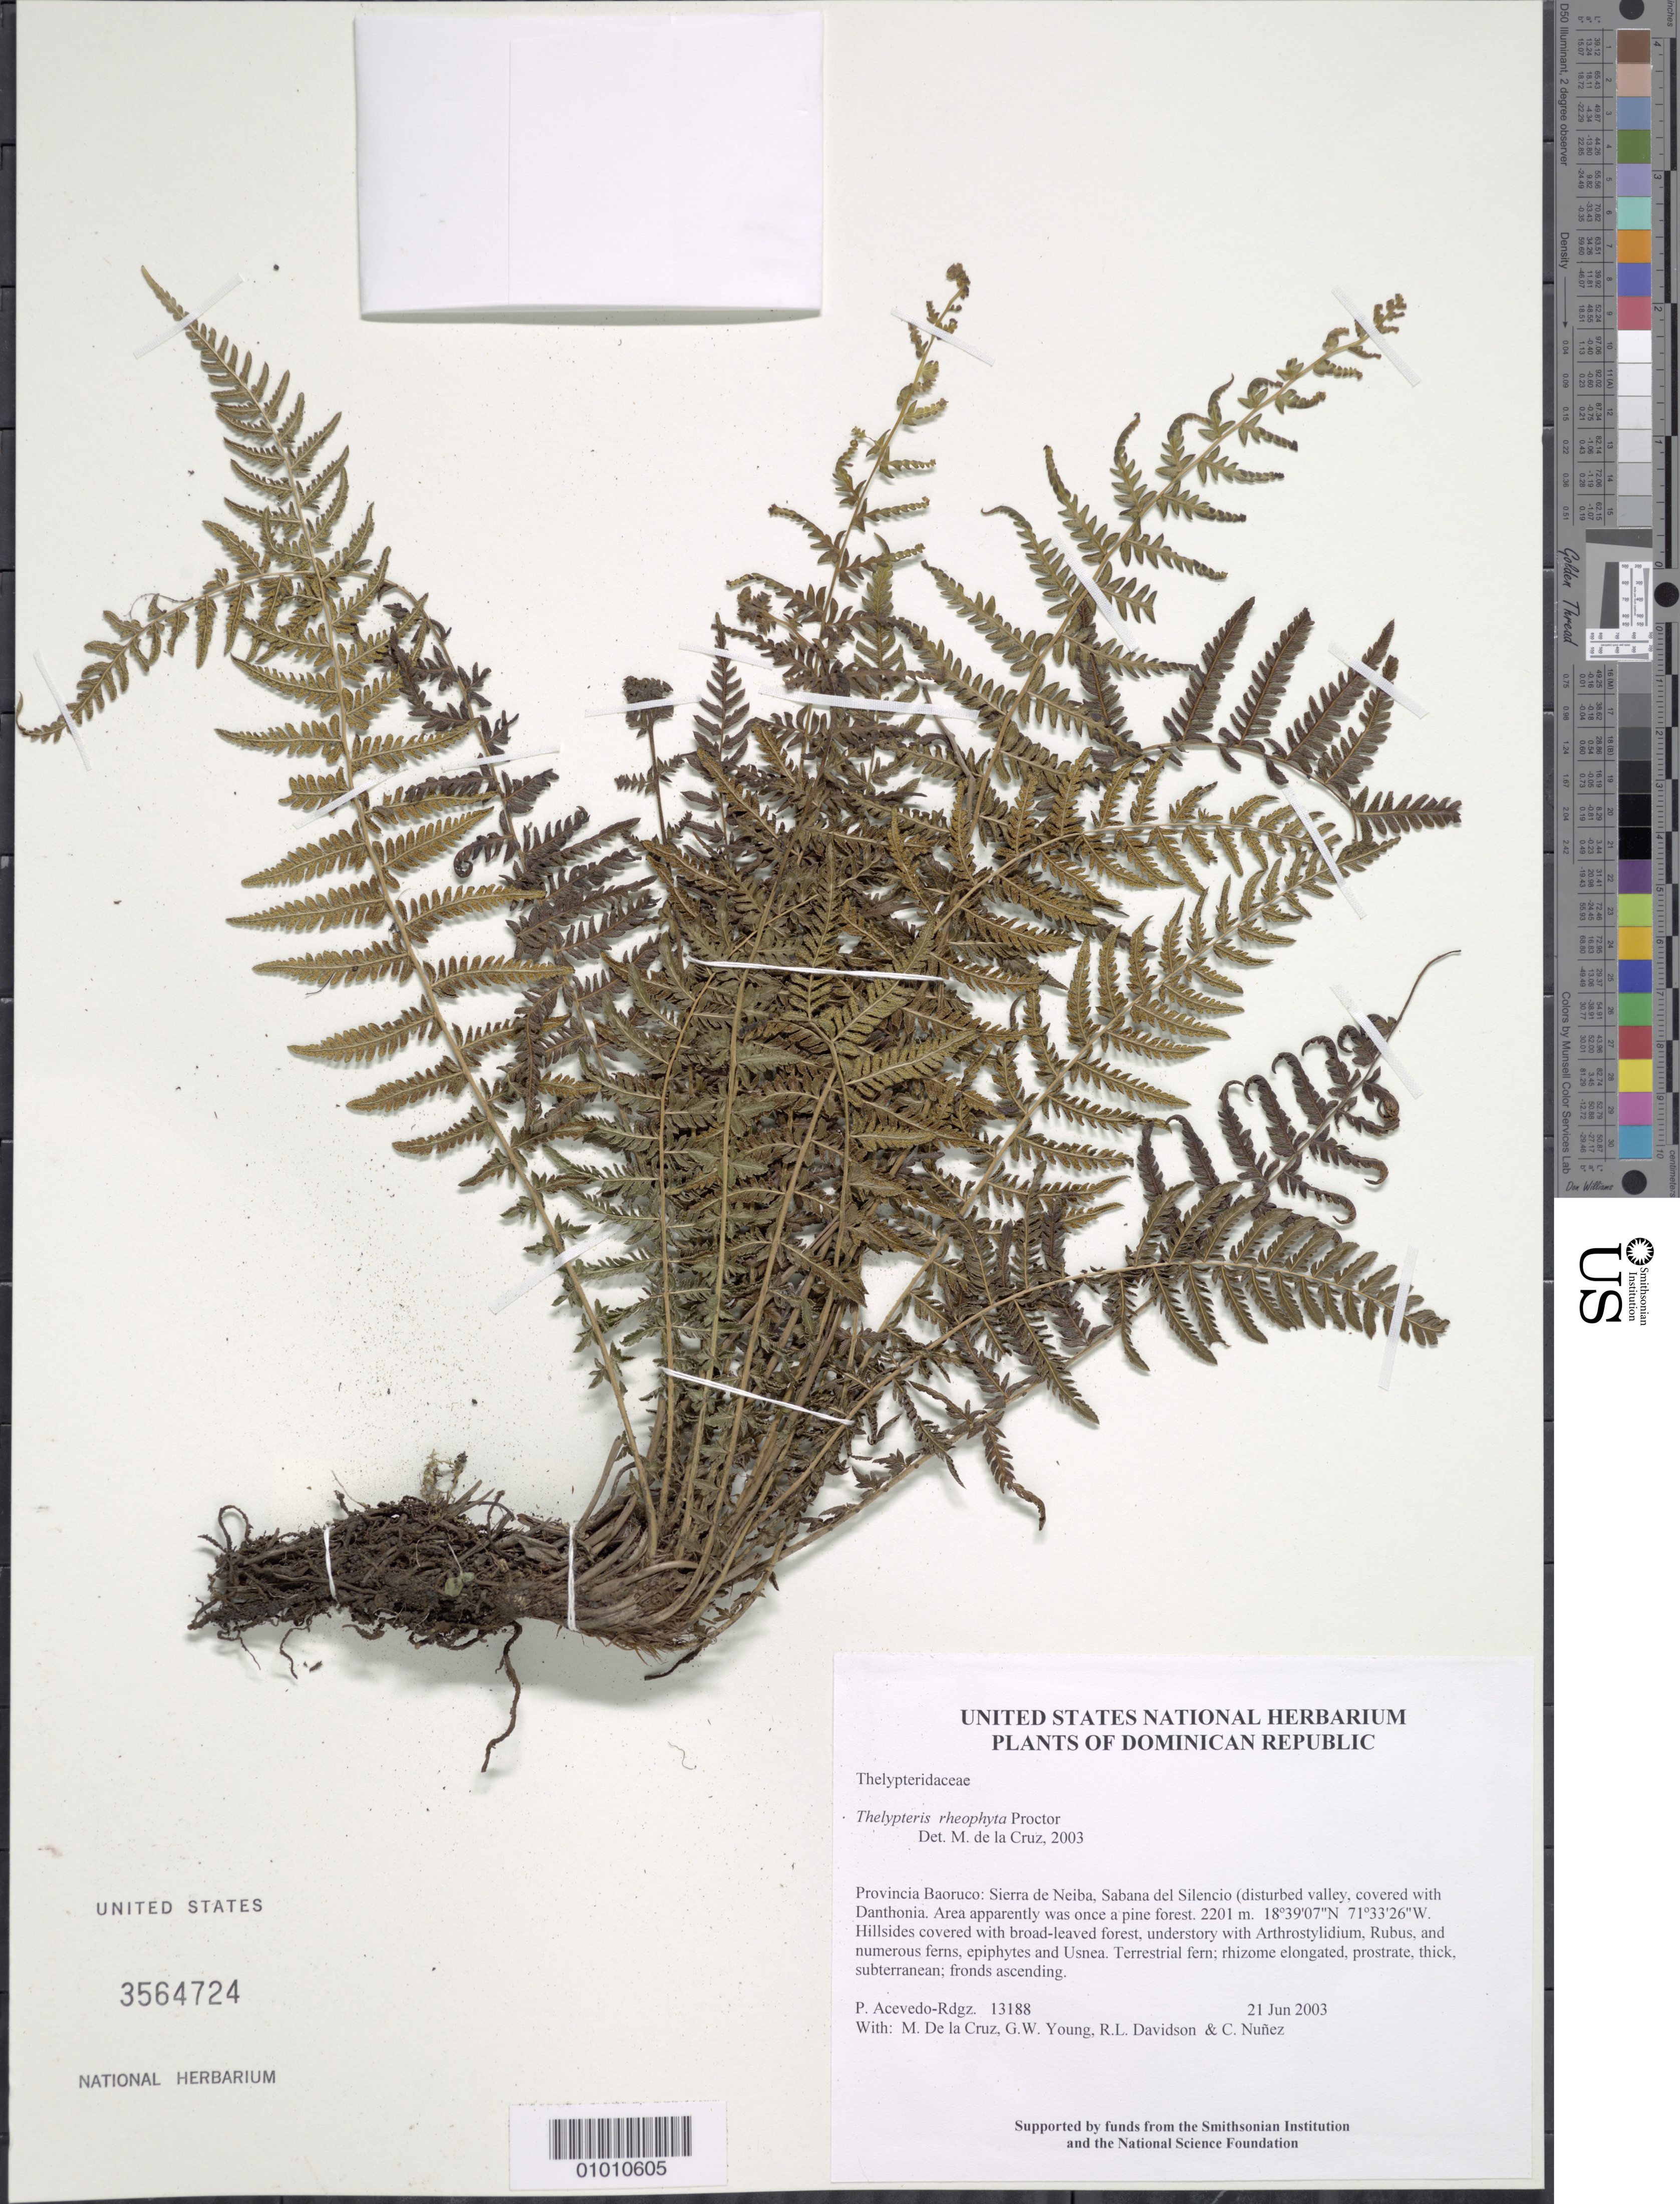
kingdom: Plantae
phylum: Tracheophyta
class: Polypodiopsida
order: Polypodiales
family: Thelypteridaceae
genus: Amauropelta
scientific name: Amauropelta rheophyta (Proctor) comb. nov., ined 2015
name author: (Proctor)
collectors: P. Acevedo-Rodr., M. de la Cruz, J. Rawlins, G. Young, R. Davidson & C. Nunez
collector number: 13188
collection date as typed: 21 Jun 2003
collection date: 2003-06-21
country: Dominican Republic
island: Hispaniola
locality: Provincia Baoruco: Sierra de Neiba, Sabana del Silencio (disturbed valley, covered with Danthonia. Area apparently was once a pine forest.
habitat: Hillsides covered with broad-leaved forest, understory with Arthrostylidium, Rubus, and numerous ferns, epiphytes and Usnea.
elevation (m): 2201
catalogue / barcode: US 3564724